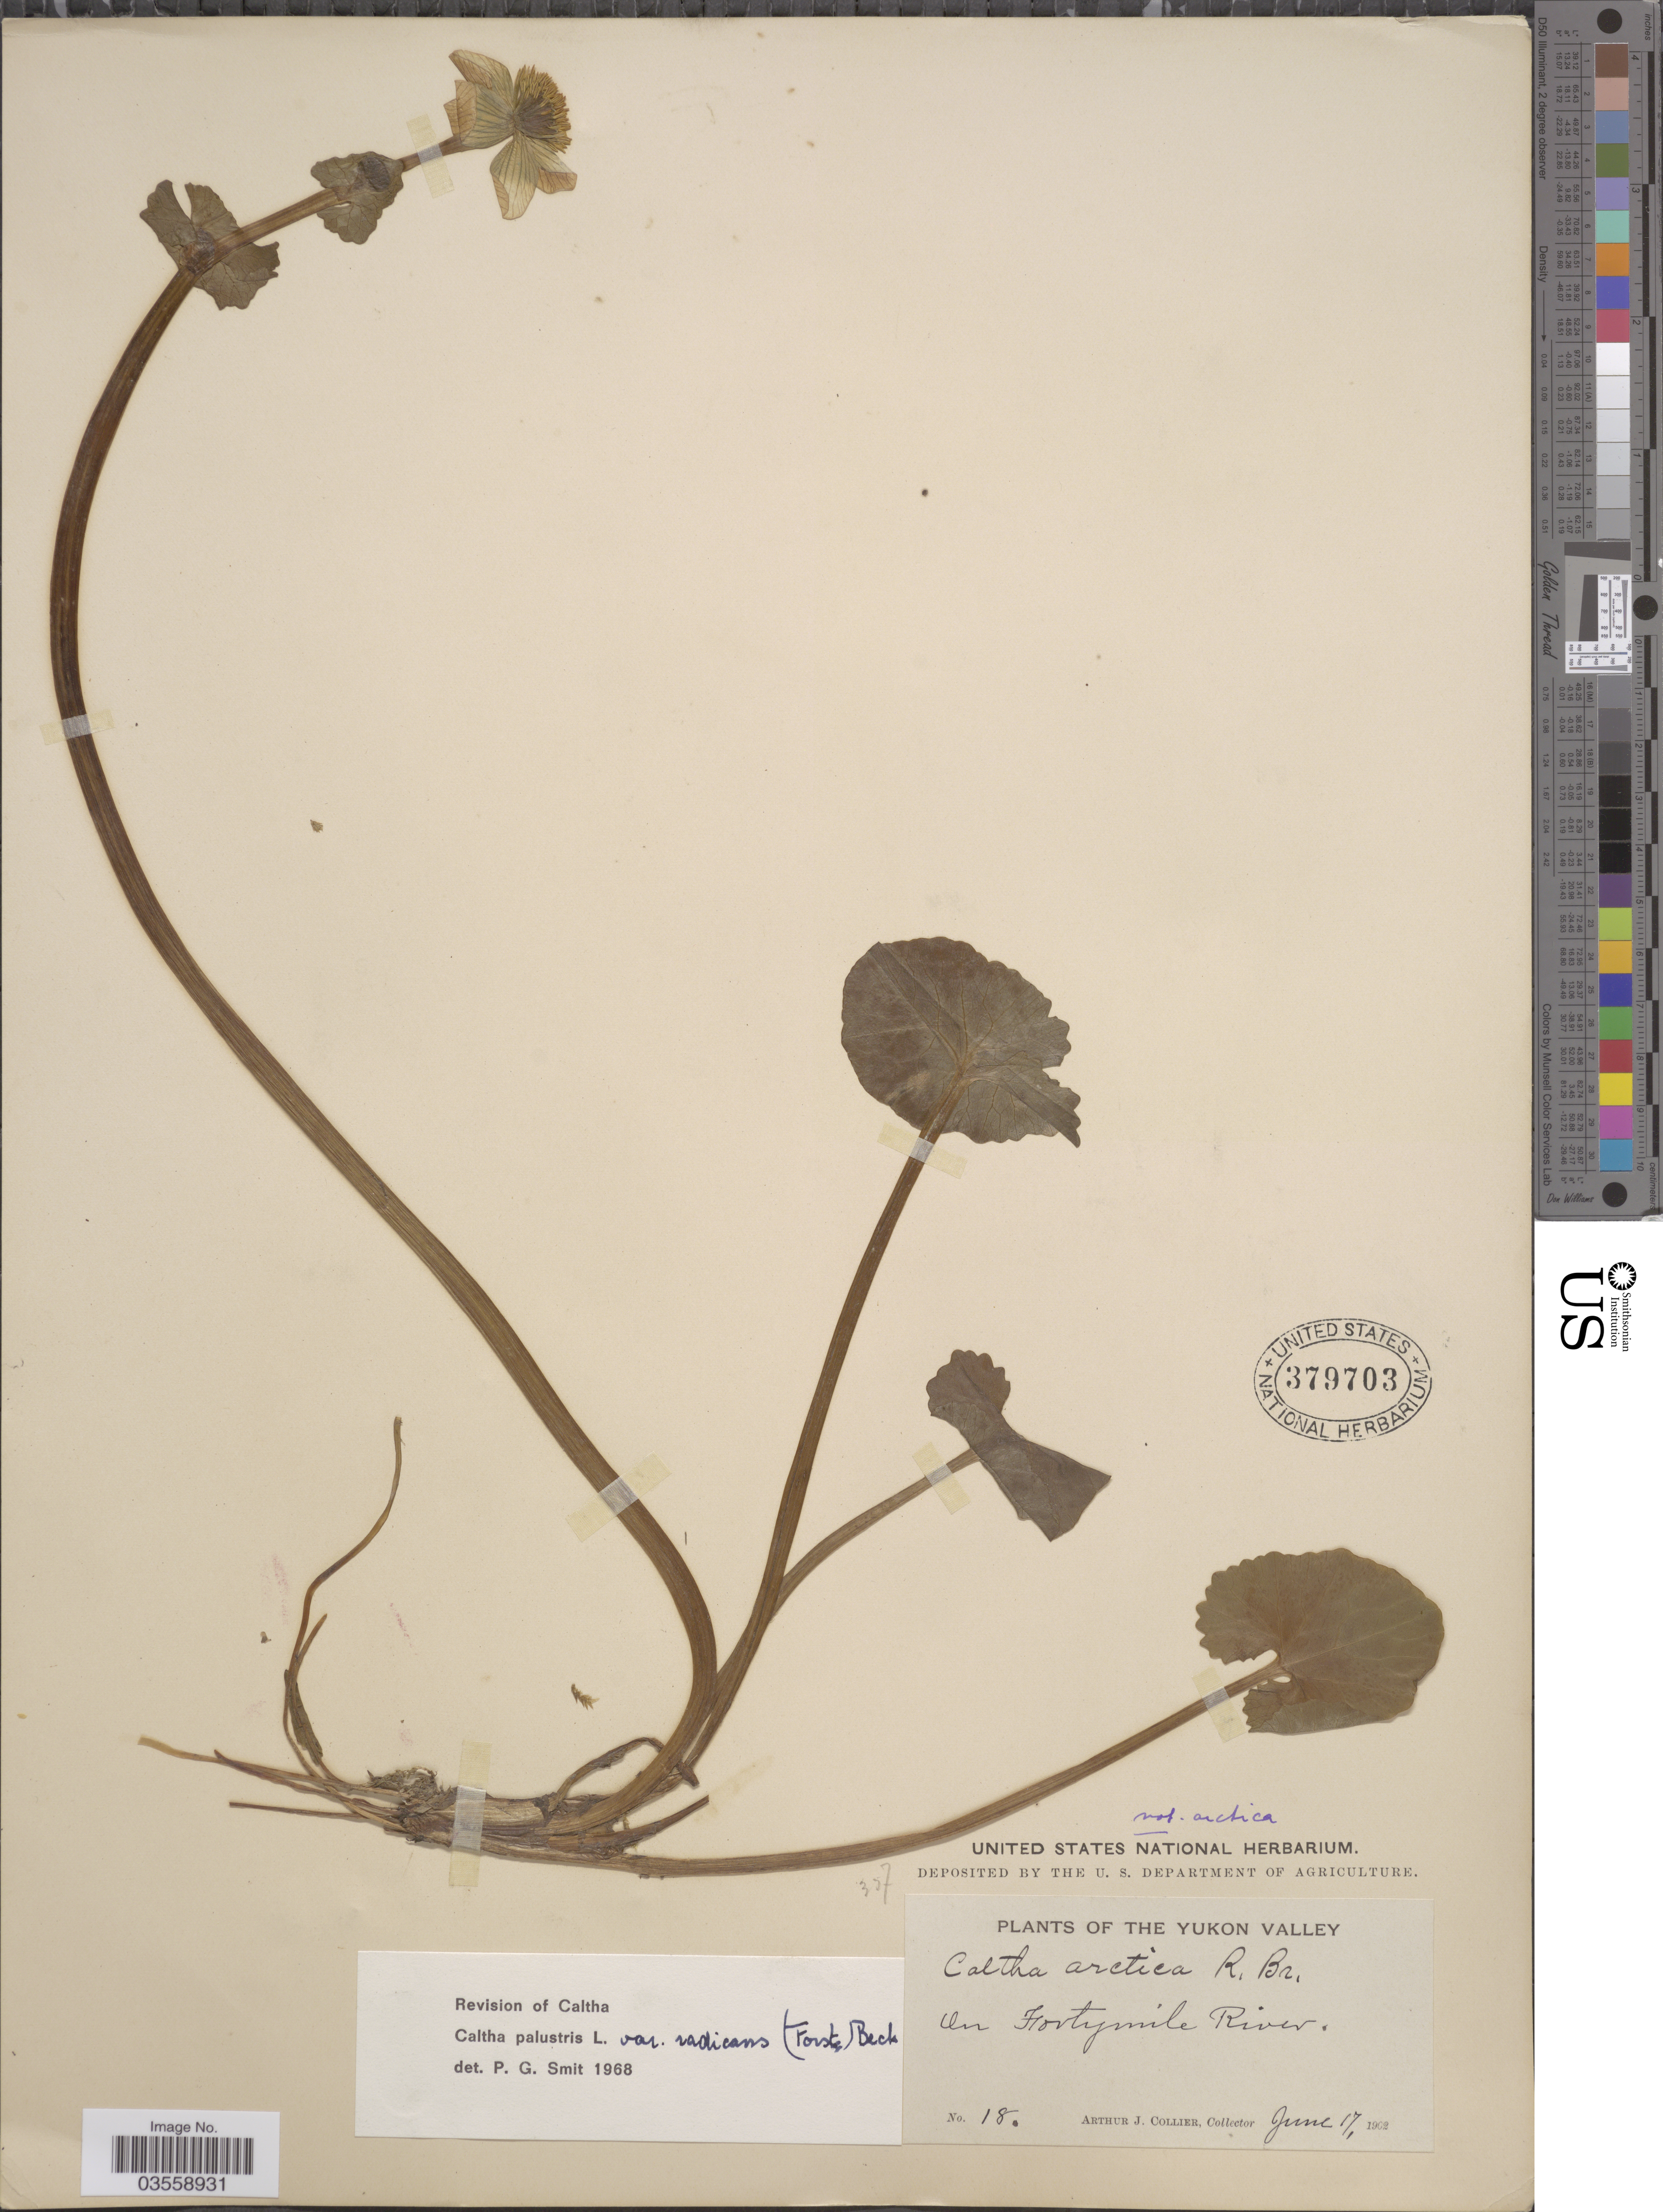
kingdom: Plantae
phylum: Tracheophyta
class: Magnoliopsida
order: Ranunculales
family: Ranunculaceae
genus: Caltha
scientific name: Caltha palustris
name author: L.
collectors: A. Collier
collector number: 18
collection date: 1902-06-17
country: Canada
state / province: Yukon Territory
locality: The Yukon Valley. On Fortymile River.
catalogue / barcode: US 379703